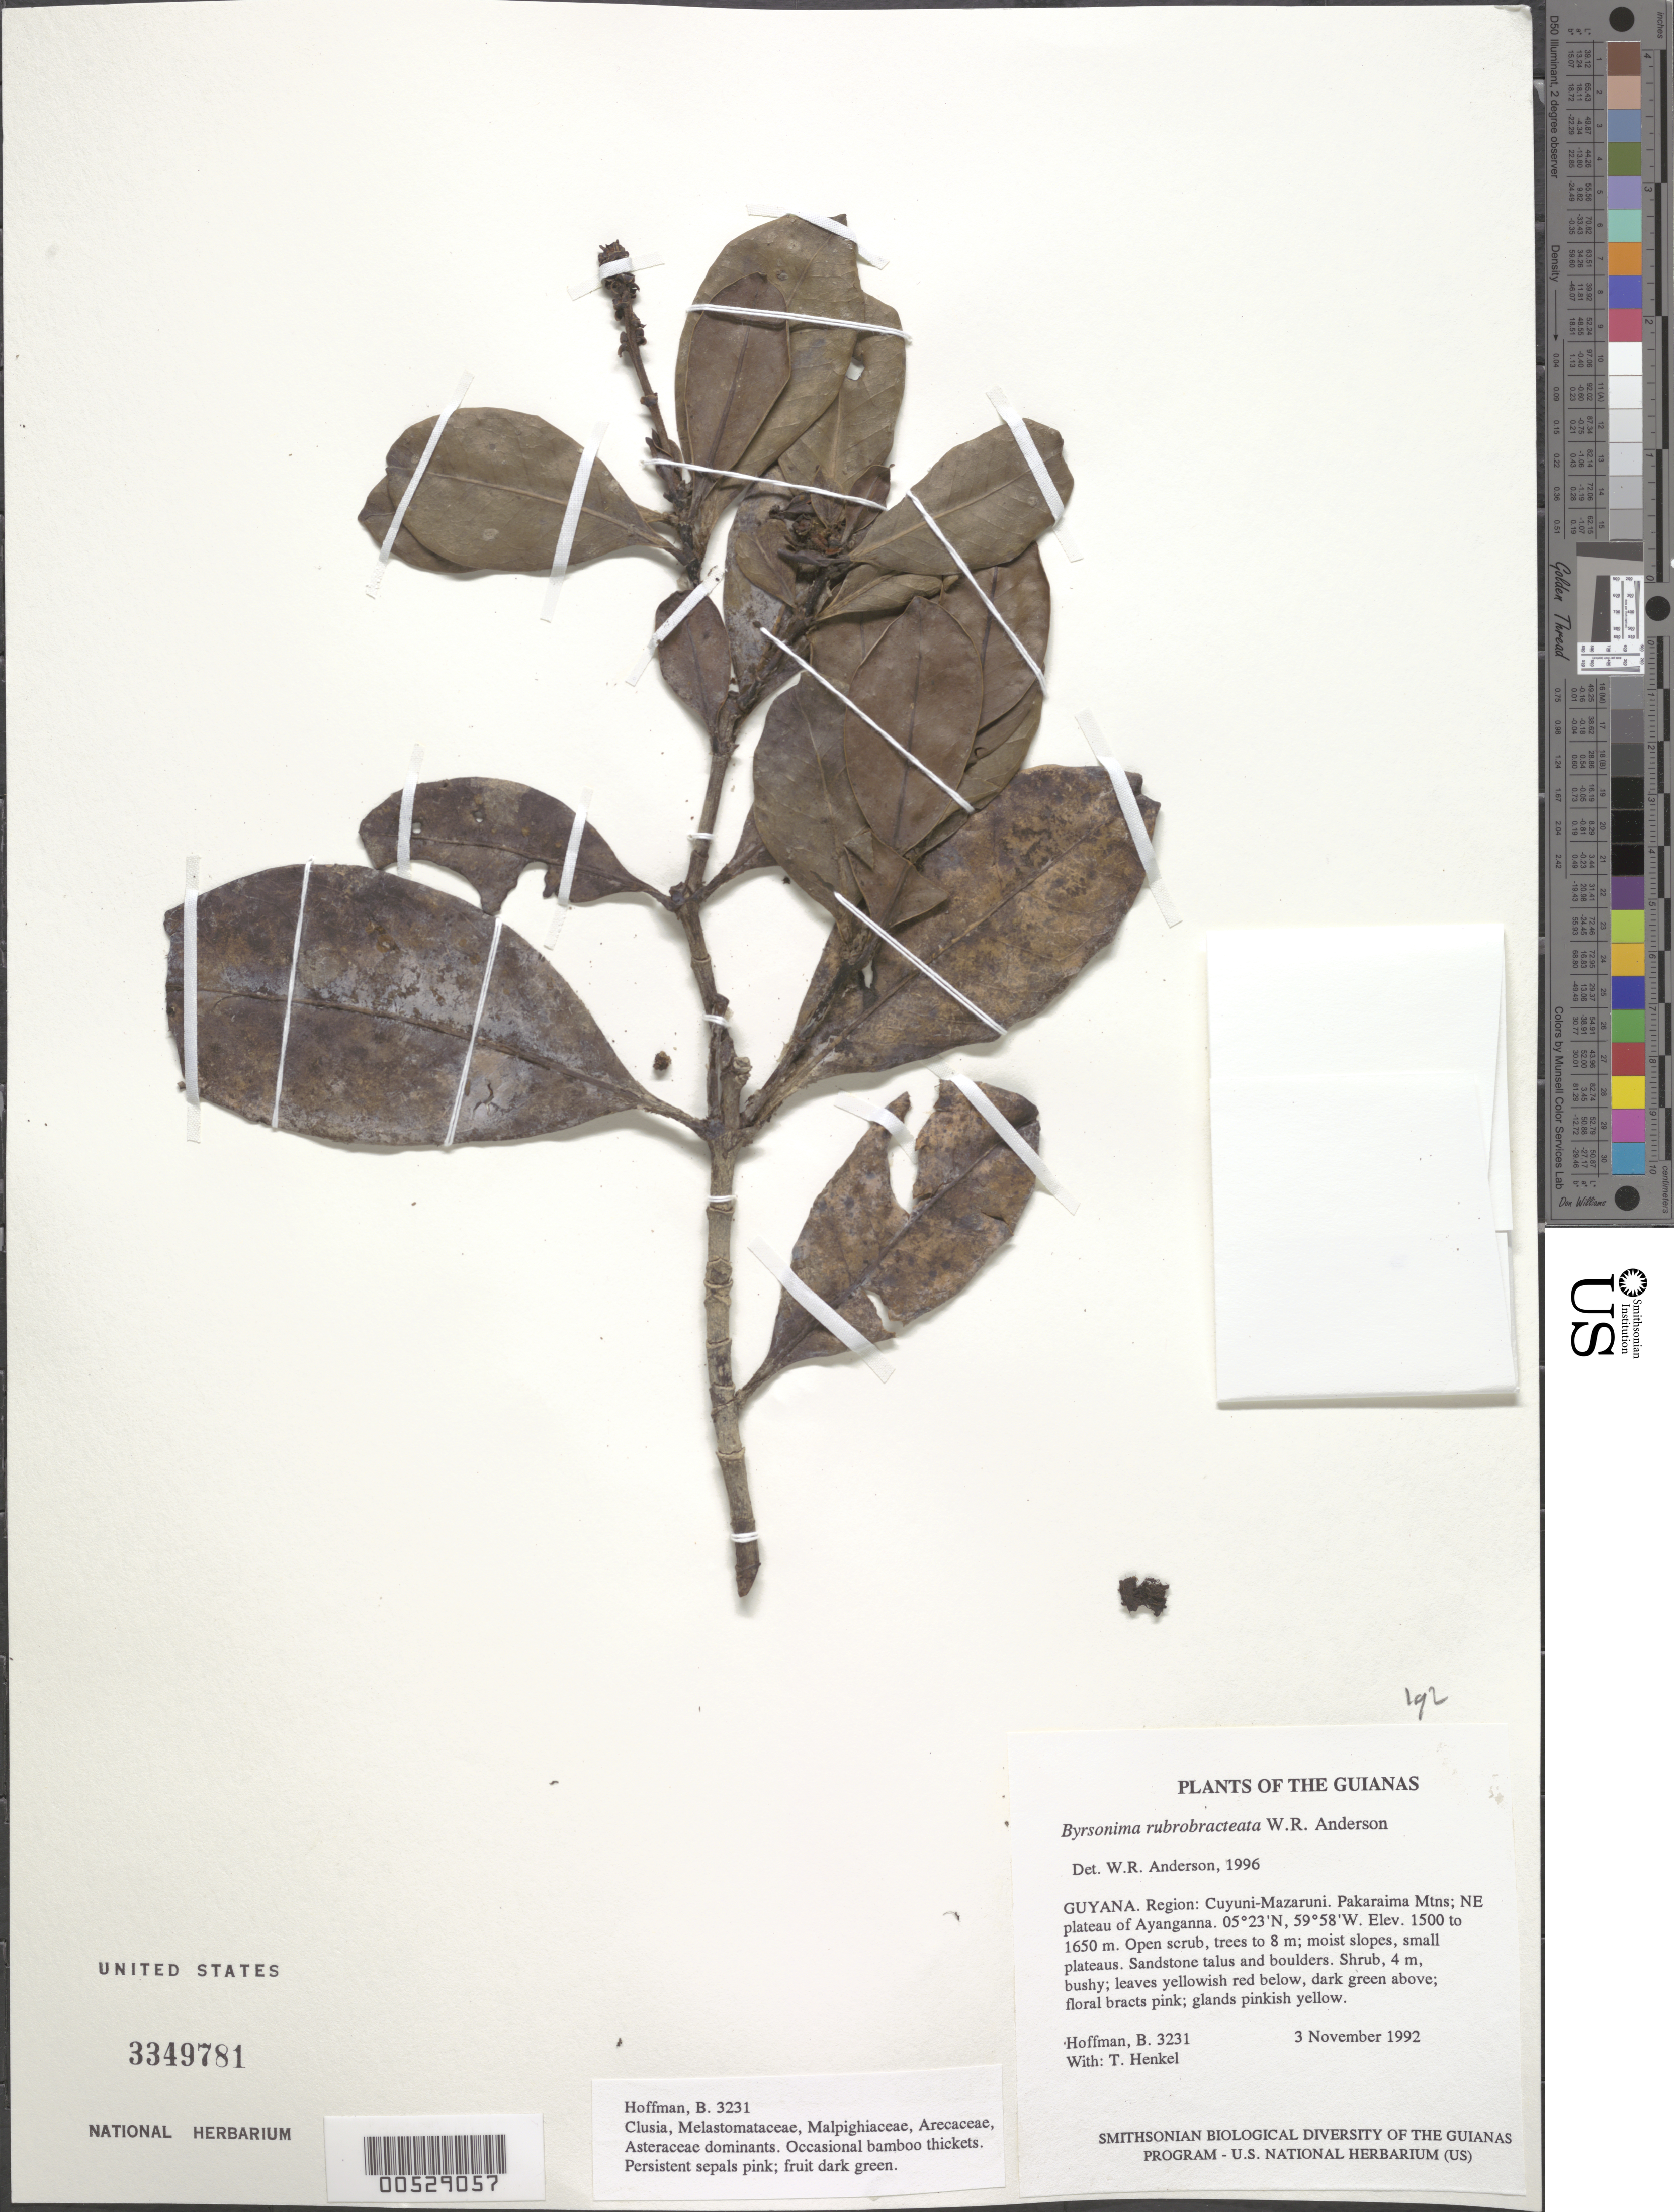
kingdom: Plantae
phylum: Tracheophyta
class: Magnoliopsida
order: Malpighiales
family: Malpighiaceae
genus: Byrsonima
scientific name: Byrsonima rubrobracteata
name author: W.R. Anderson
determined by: Anderson, W. R., (MICH), University of Michigan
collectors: B. Hoffman & T. Henkel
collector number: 3231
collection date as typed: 3 November 1992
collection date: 1992-11-03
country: Guyana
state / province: Cuyuni-Mazaruni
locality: Pakaraima Mountains; NE plateau of Mt. Ayanganna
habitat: Open scrub, trees to 8 m; moist slopes, small plateaus. Sandstone talus and boulders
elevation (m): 1500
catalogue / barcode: US 3349781